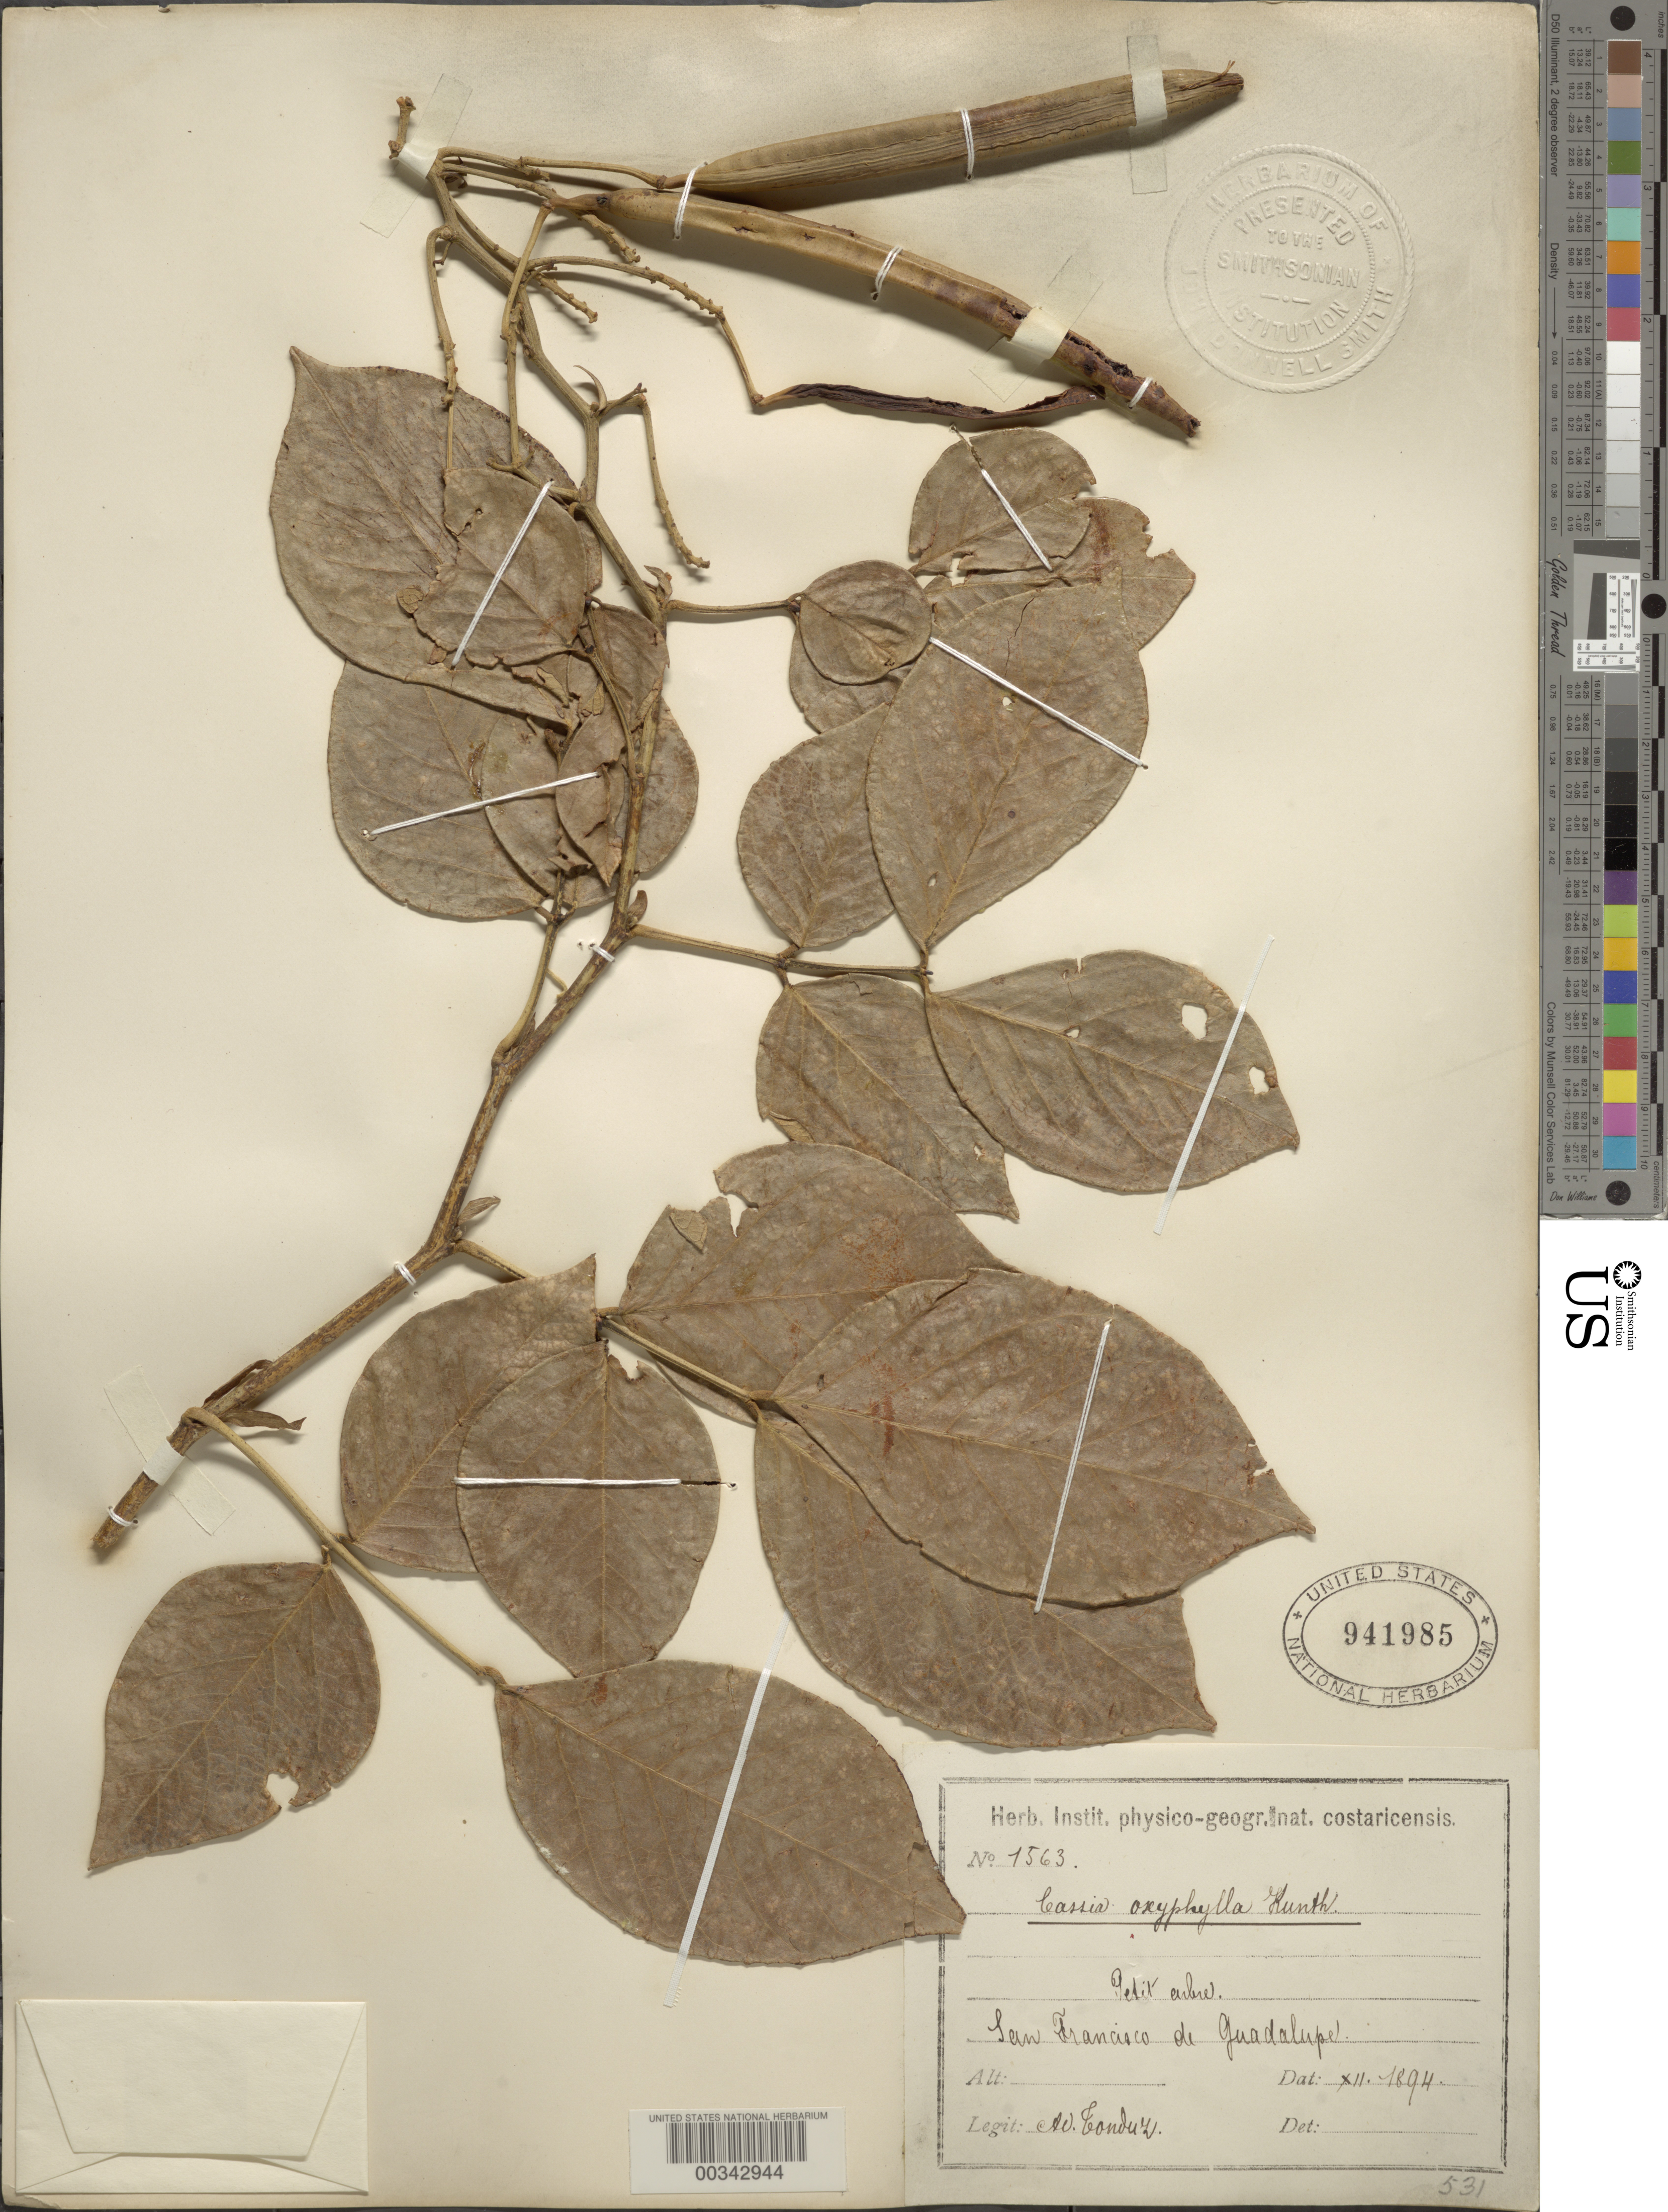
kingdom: Plantae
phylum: Tracheophyta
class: Magnoliopsida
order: Fabales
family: Fabaceae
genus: Senna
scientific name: Senna hayesiana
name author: (Britton & Rose) H.S. Irwin & Barneby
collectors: A. Tonduz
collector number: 1563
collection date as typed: Dec 1893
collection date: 1893-12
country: Costa Rica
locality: San Francisco de Guadalupe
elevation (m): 1170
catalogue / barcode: US 941985